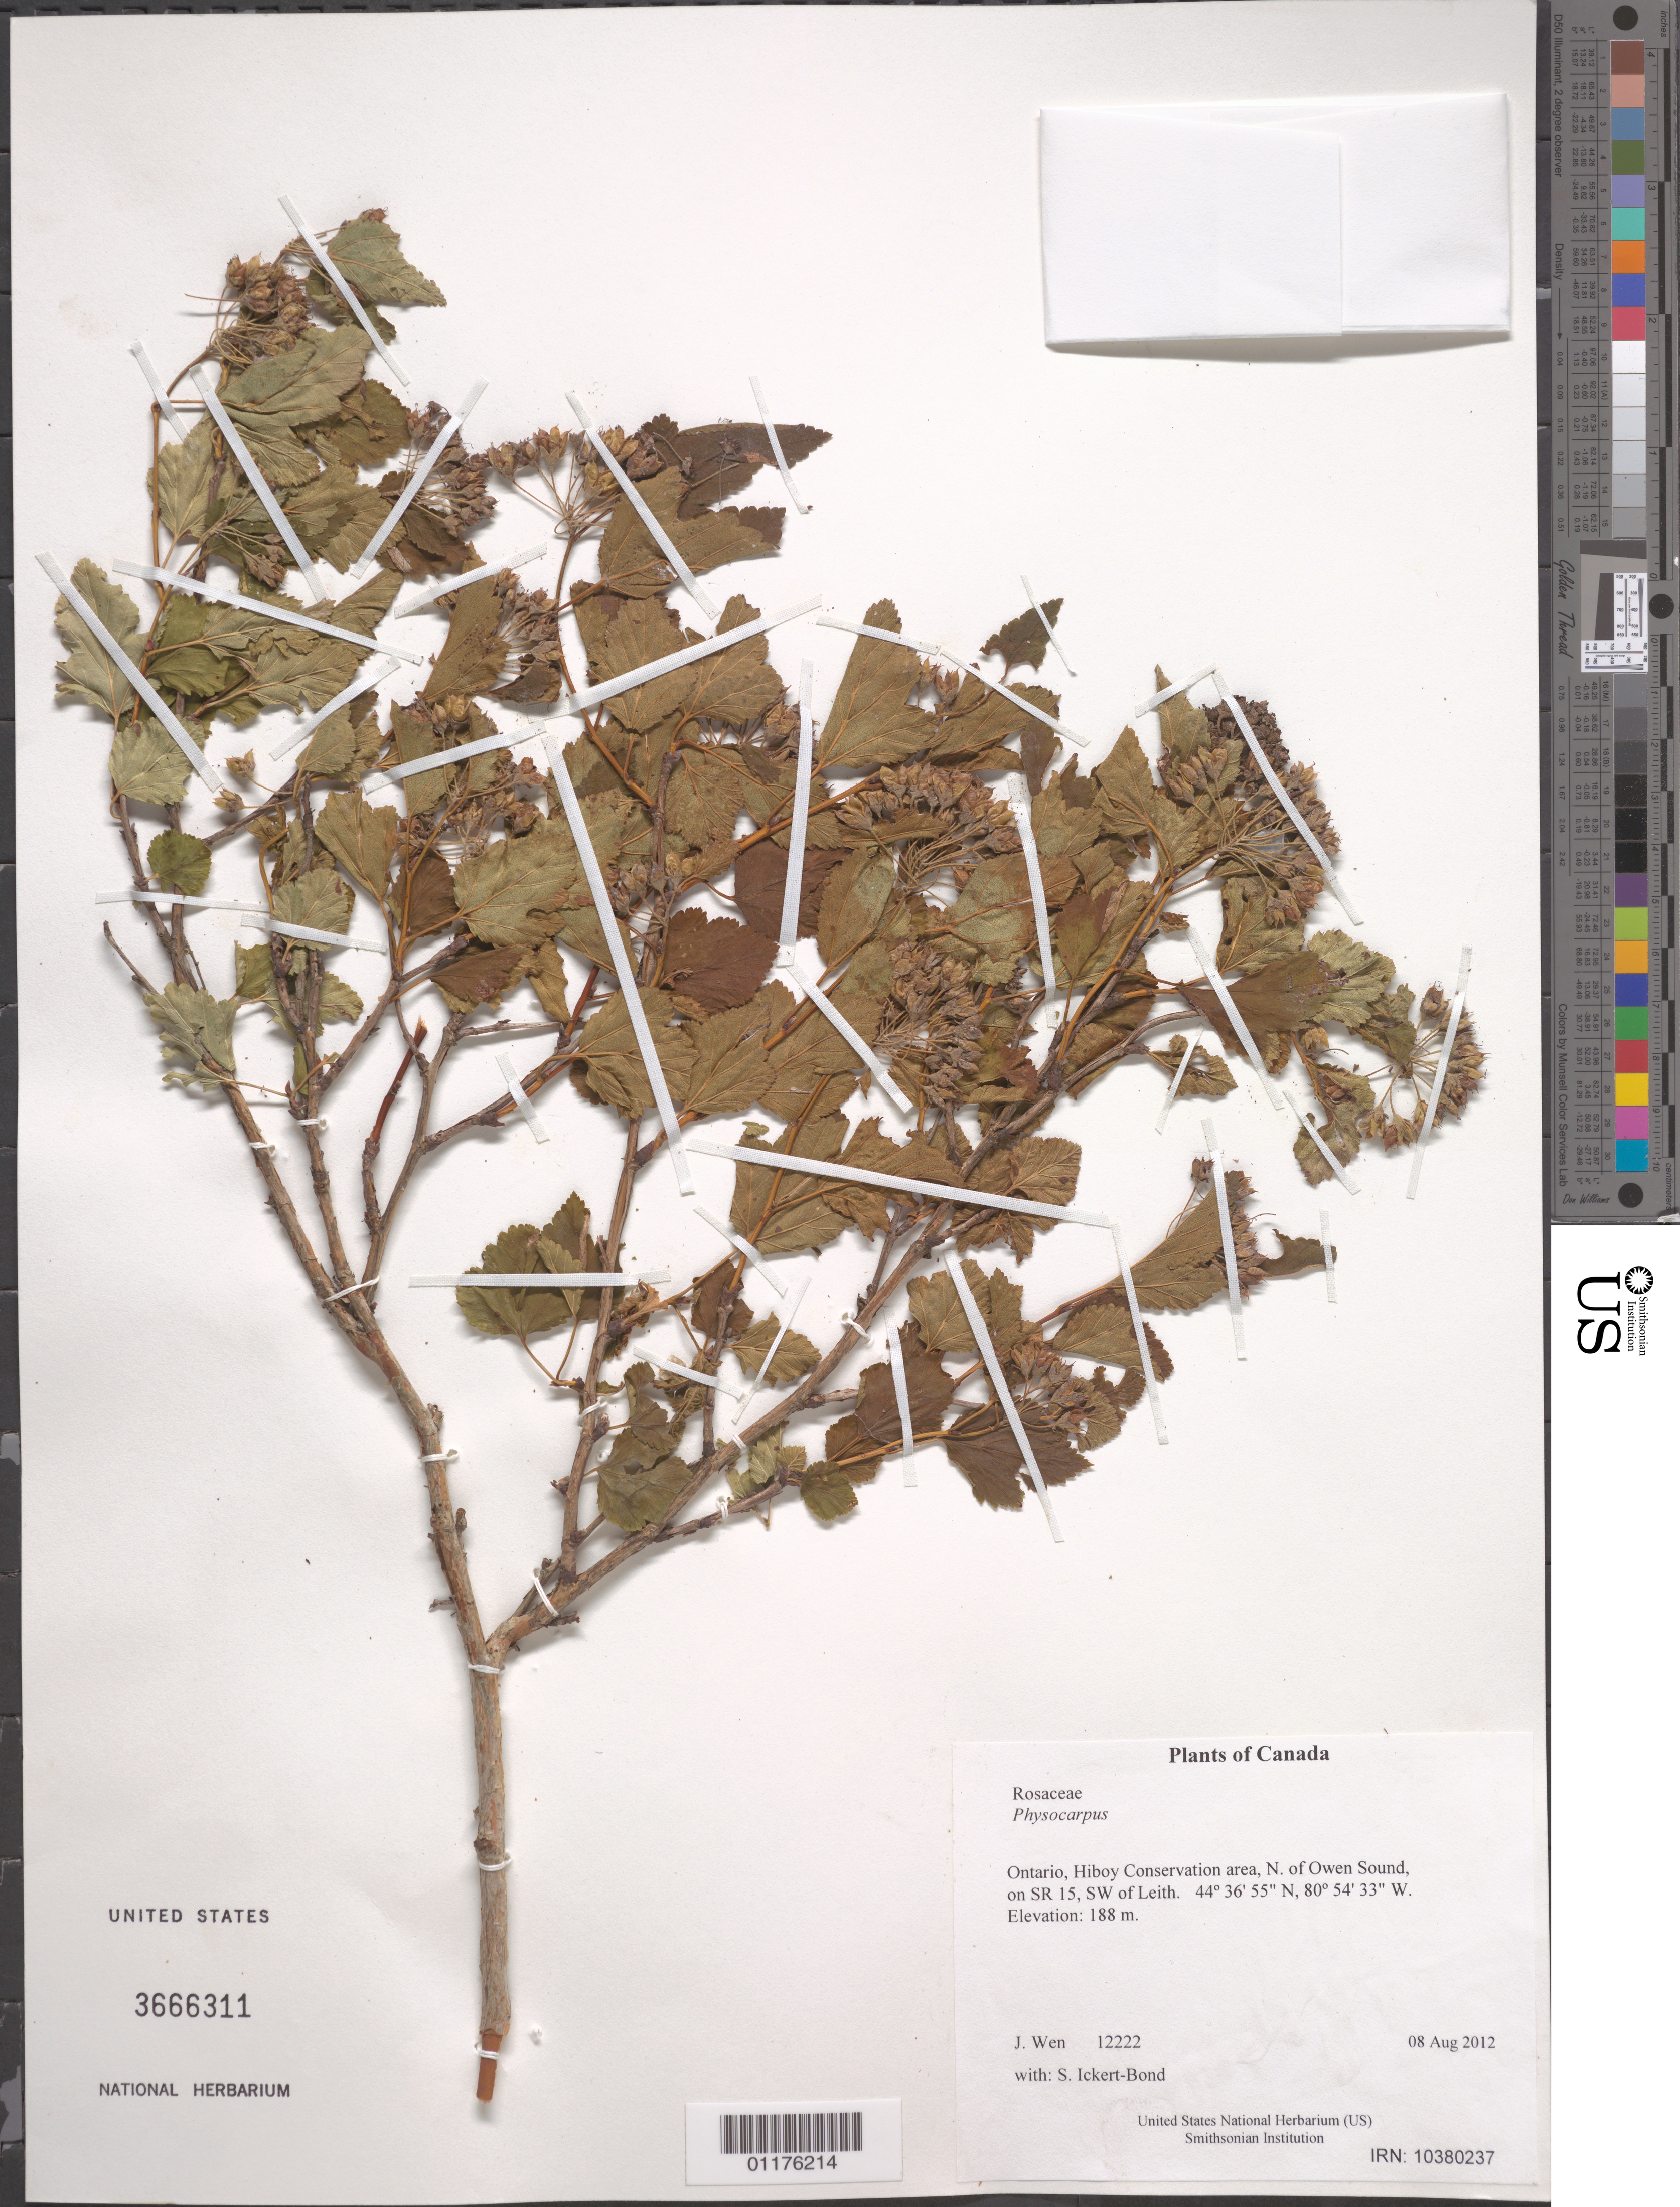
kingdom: Plantae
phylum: Tracheophyta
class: Magnoliopsida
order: Rosales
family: Rosaceae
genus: Physocarpus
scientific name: Physocarpus intermedius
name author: (Rydb.) C.K. Schneid.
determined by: Strong, Mark T., (BOT), Smithsonian Institution - National Museum of Natural History (UNITED STATES)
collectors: J. Wen & S. Ickert-Bond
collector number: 12222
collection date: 2012-08-08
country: Canada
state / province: Ontario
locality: Hiboy Conservation area, N. of Owen Sound, on SR 15, SW of Leith.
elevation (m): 188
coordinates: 44 36.910 N, 80 54.544 W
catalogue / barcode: US 3666311